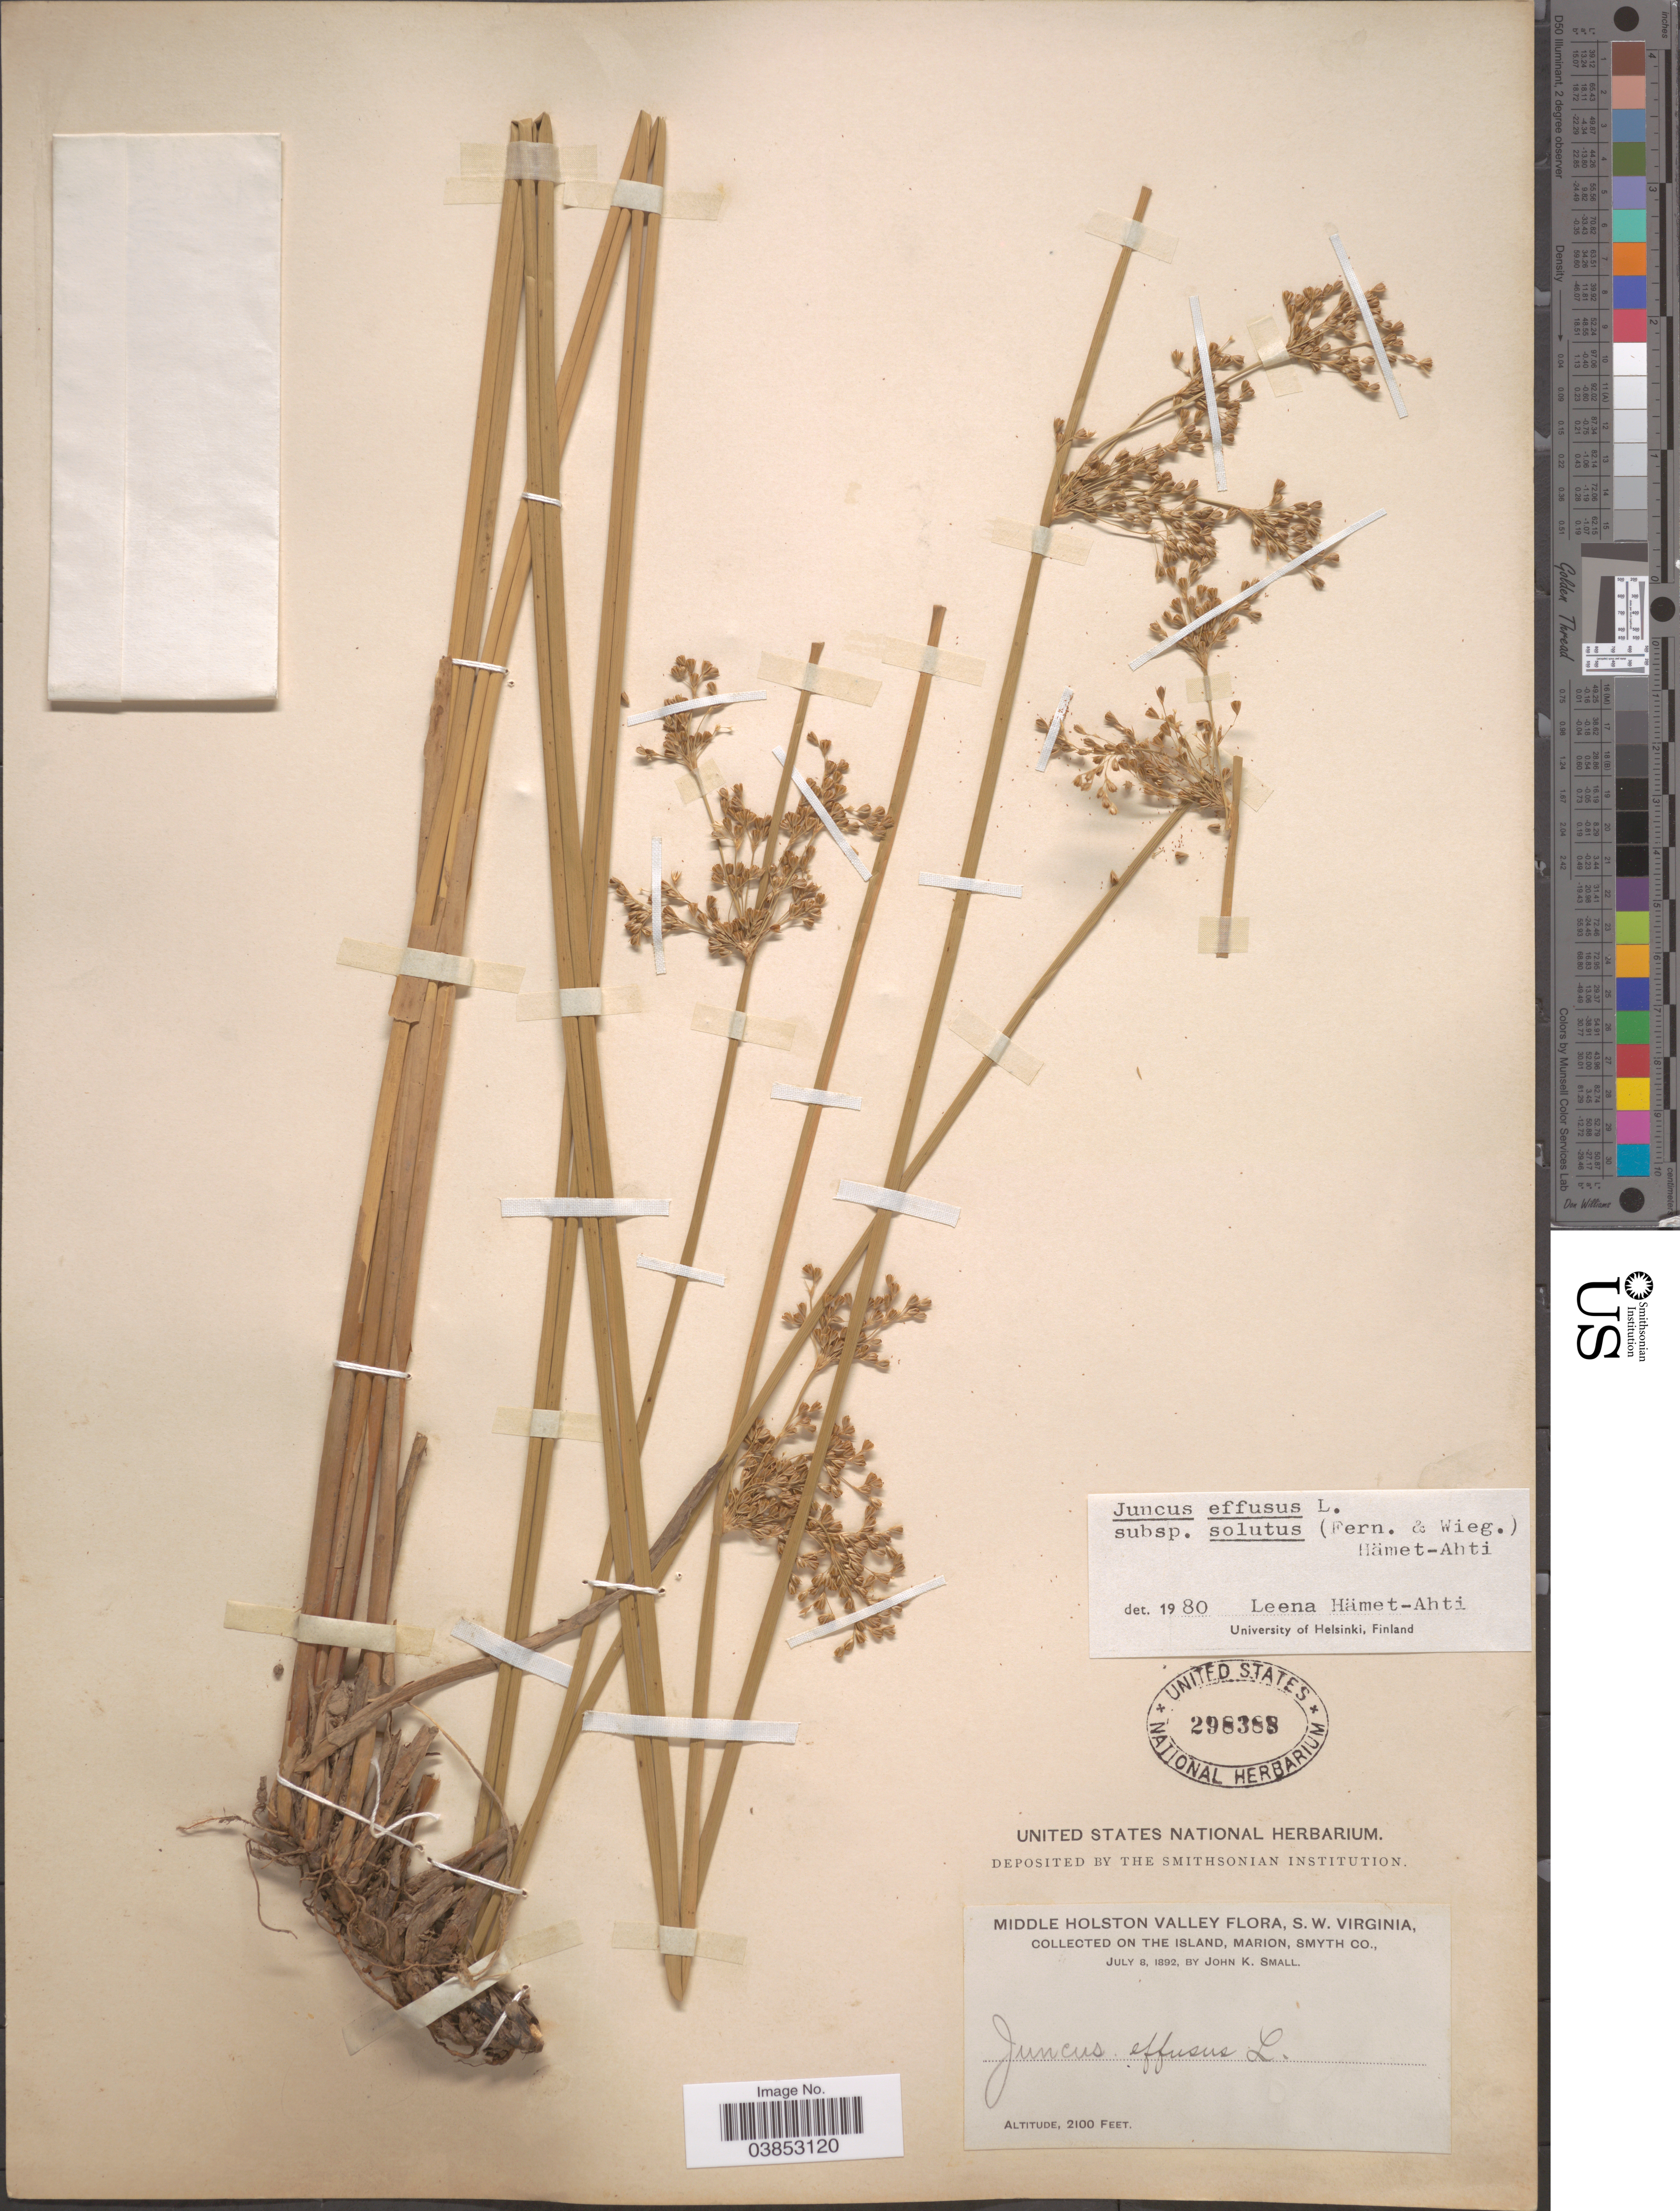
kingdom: Plantae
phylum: Tracheophyta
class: Liliopsida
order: Poales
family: Juncaceae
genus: Juncus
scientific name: Juncus effusus var. solutus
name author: Fernald & Wiegand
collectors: J. K. Small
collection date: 1892-07-08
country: United States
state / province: Virginia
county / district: Smyth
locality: Middle Holston Valley, S. W. Virginia, on the Island, Marion, Smyth Co.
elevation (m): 640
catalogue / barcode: US 298388